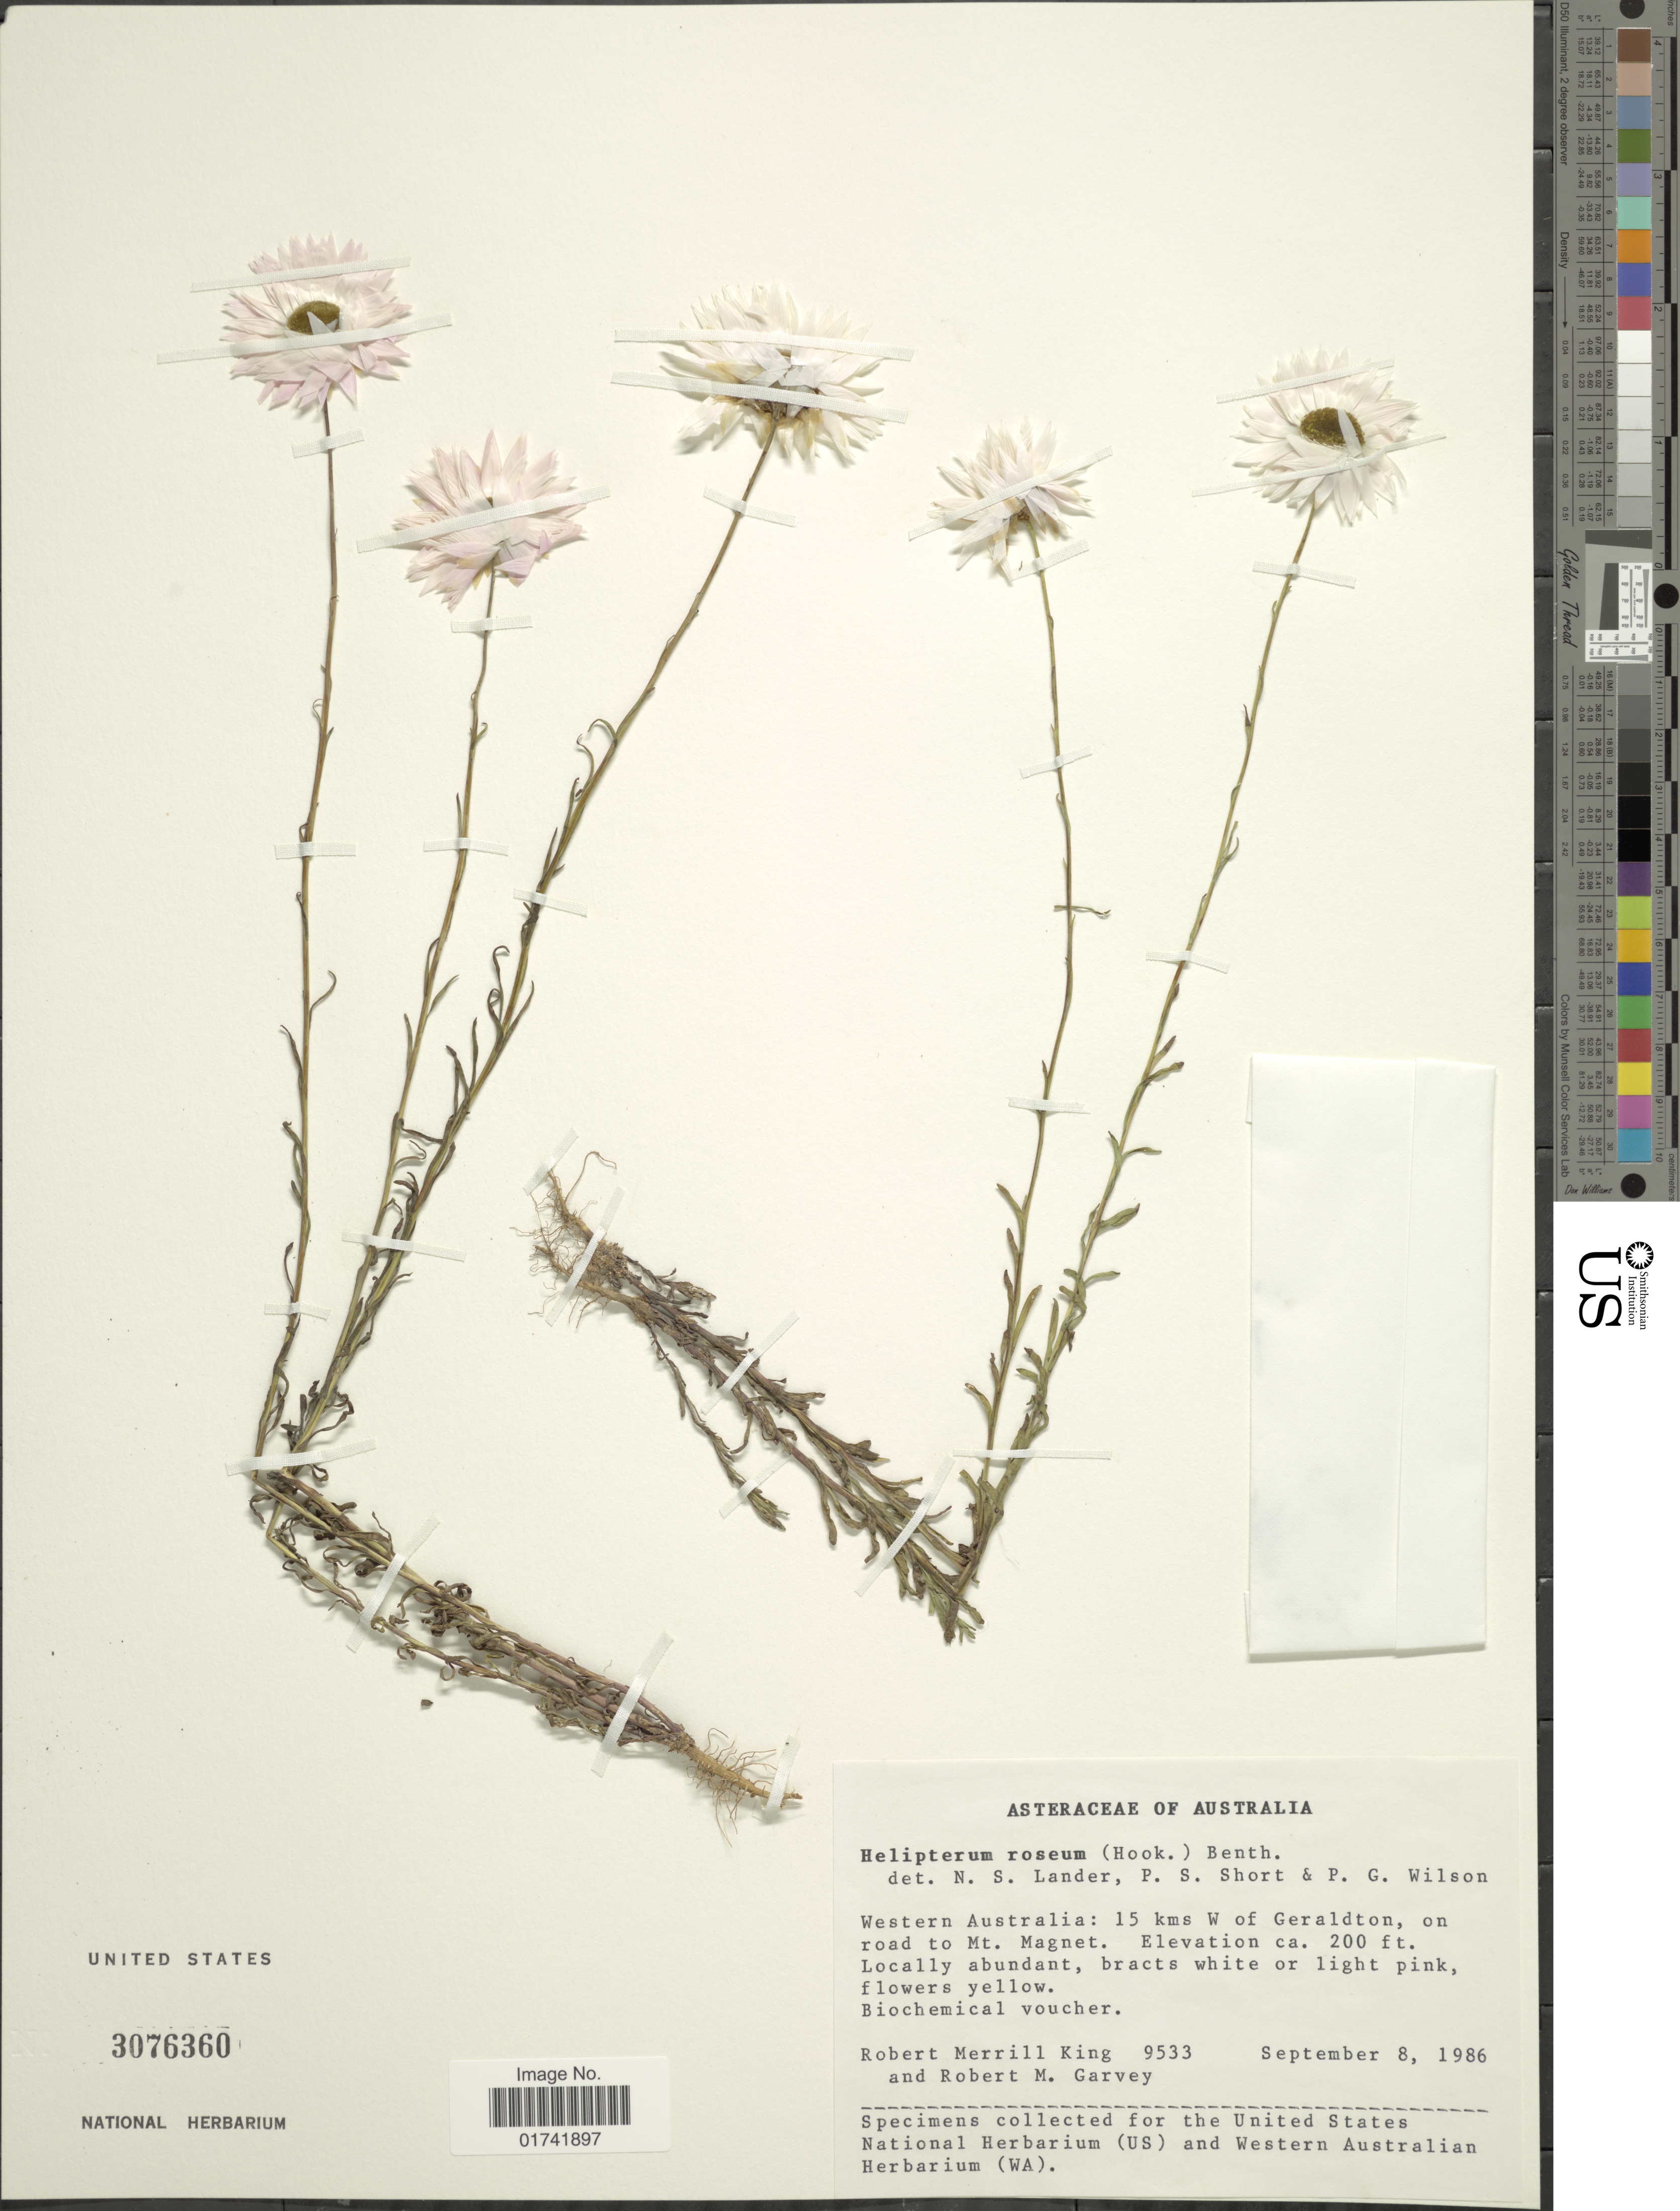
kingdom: Plantae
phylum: Tracheophyta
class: Magnoliopsida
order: Asterales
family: Asteraceae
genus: Helipterum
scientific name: Helipterum roseum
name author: Benth.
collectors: R. M. King & R. Garvey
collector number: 9533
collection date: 1986-09-08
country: Australia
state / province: Western Australia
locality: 15 kms W of Geraldton, on road to Mt. magnet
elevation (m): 61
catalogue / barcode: US 3076360